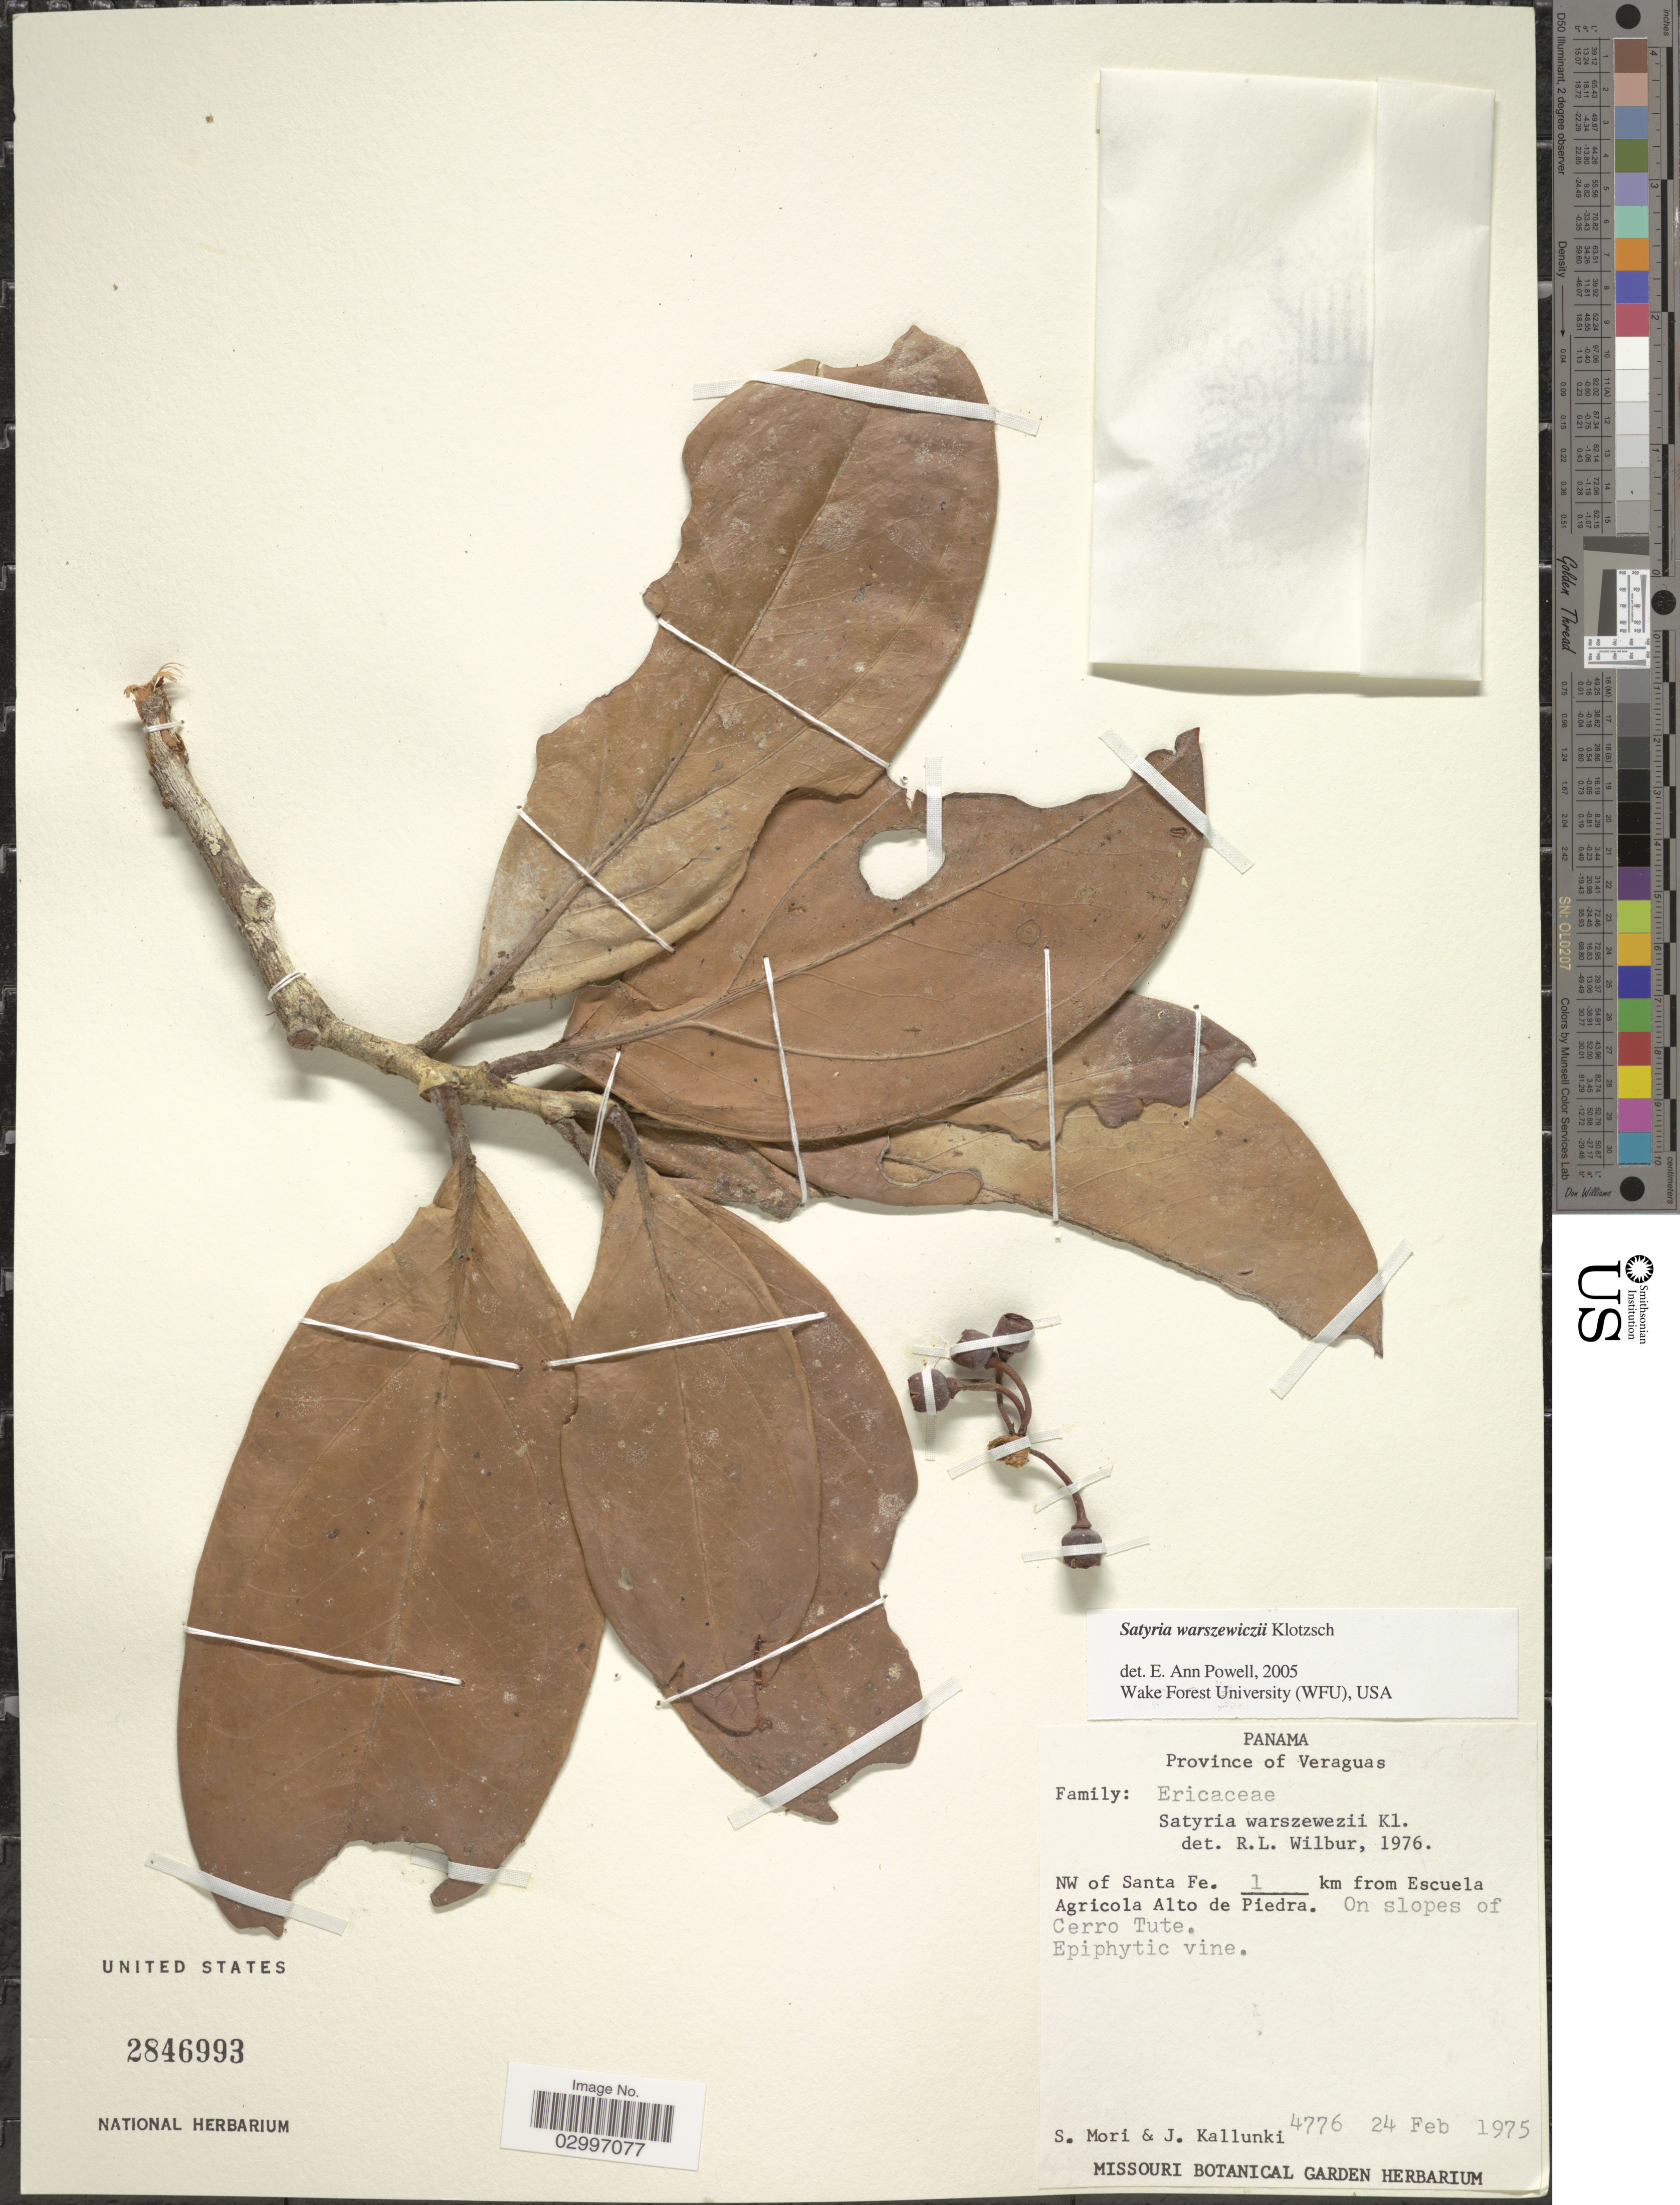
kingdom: Plantae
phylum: Tracheophyta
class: Magnoliopsida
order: Ericales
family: Ericaceae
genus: Satyria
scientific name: Satyria warszewiczii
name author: Klotzsch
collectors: S. Mori & J. Kallunki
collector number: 4776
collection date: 1975-02-24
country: Panama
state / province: Veraguas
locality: NW of Santa Fe, 1 km from Escuela Agricola Alto de Piedra, On slopes of Cerro Tute.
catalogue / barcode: US 2846993